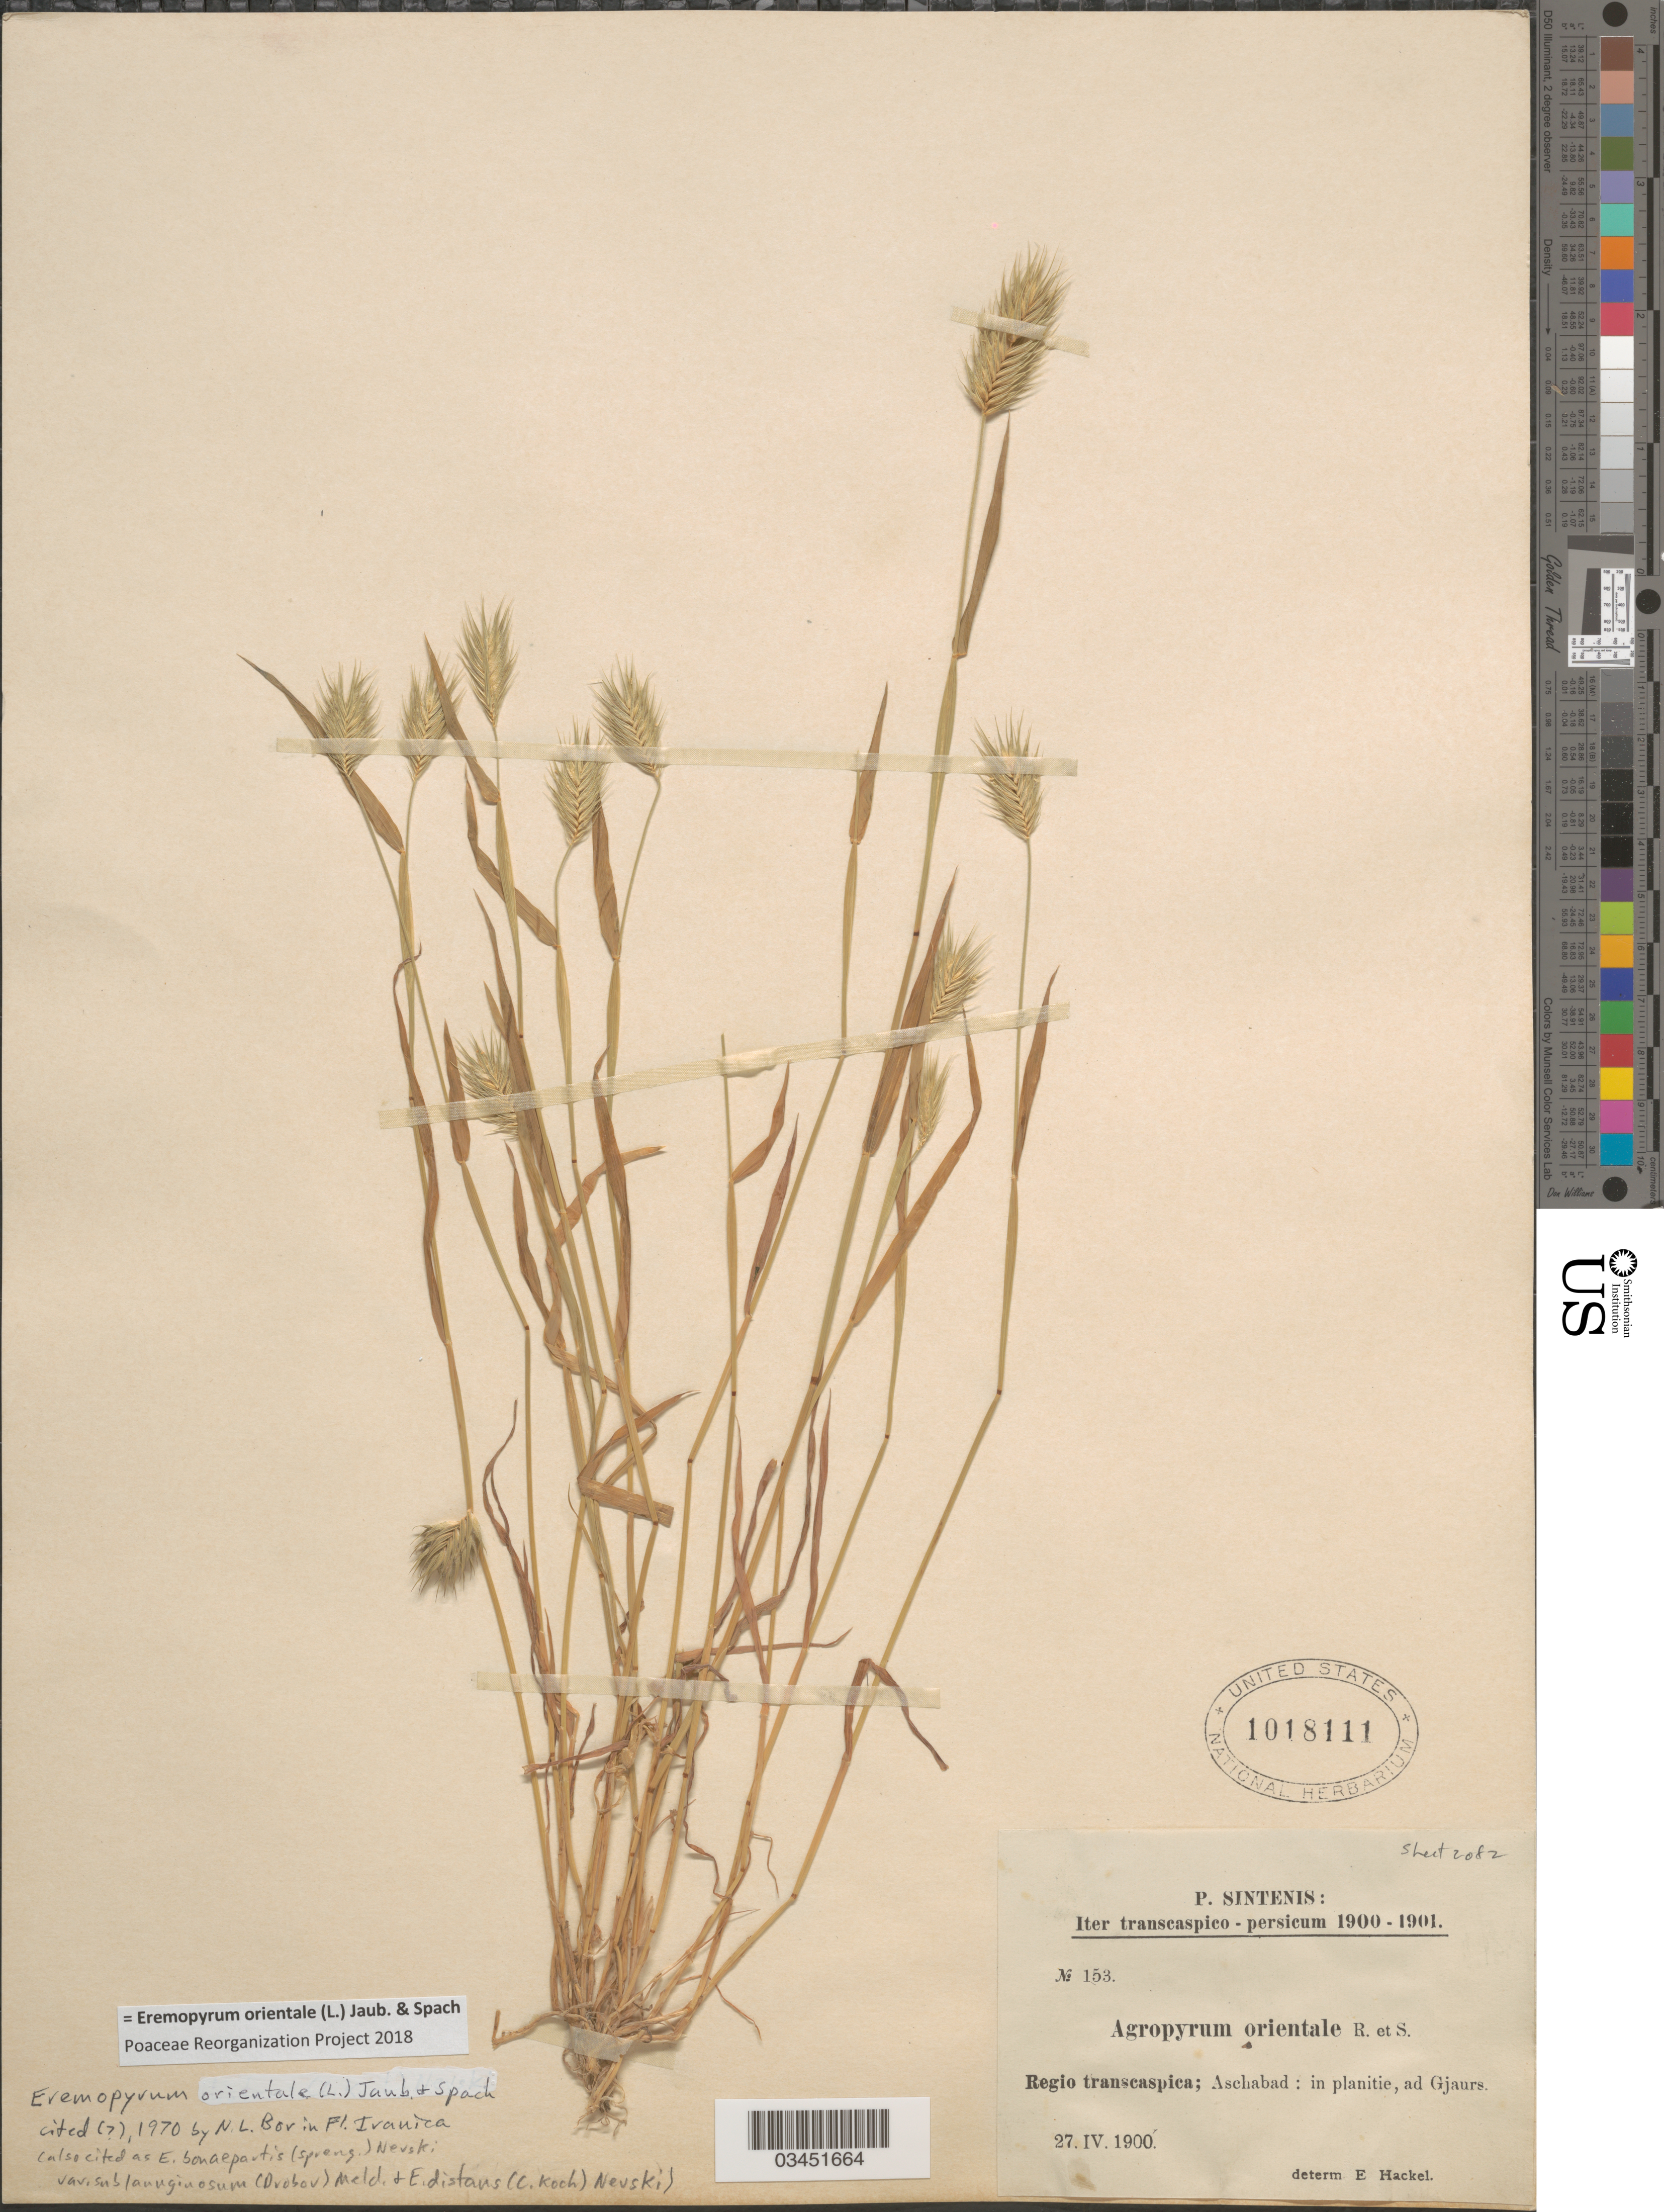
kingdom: Plantae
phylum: Tracheophyta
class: Liliopsida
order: Poales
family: Poaceae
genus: Eremopyrum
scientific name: Eremopyrum orientale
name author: (L.) Jaub. & Spach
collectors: P. Sintenis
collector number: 153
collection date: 1900-04-27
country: Iran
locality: Iter transcaspico - persicum 1900-1901. Regio transcaspica; Aschabad: in planitie, ad Gjaurs.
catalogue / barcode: US 1018111